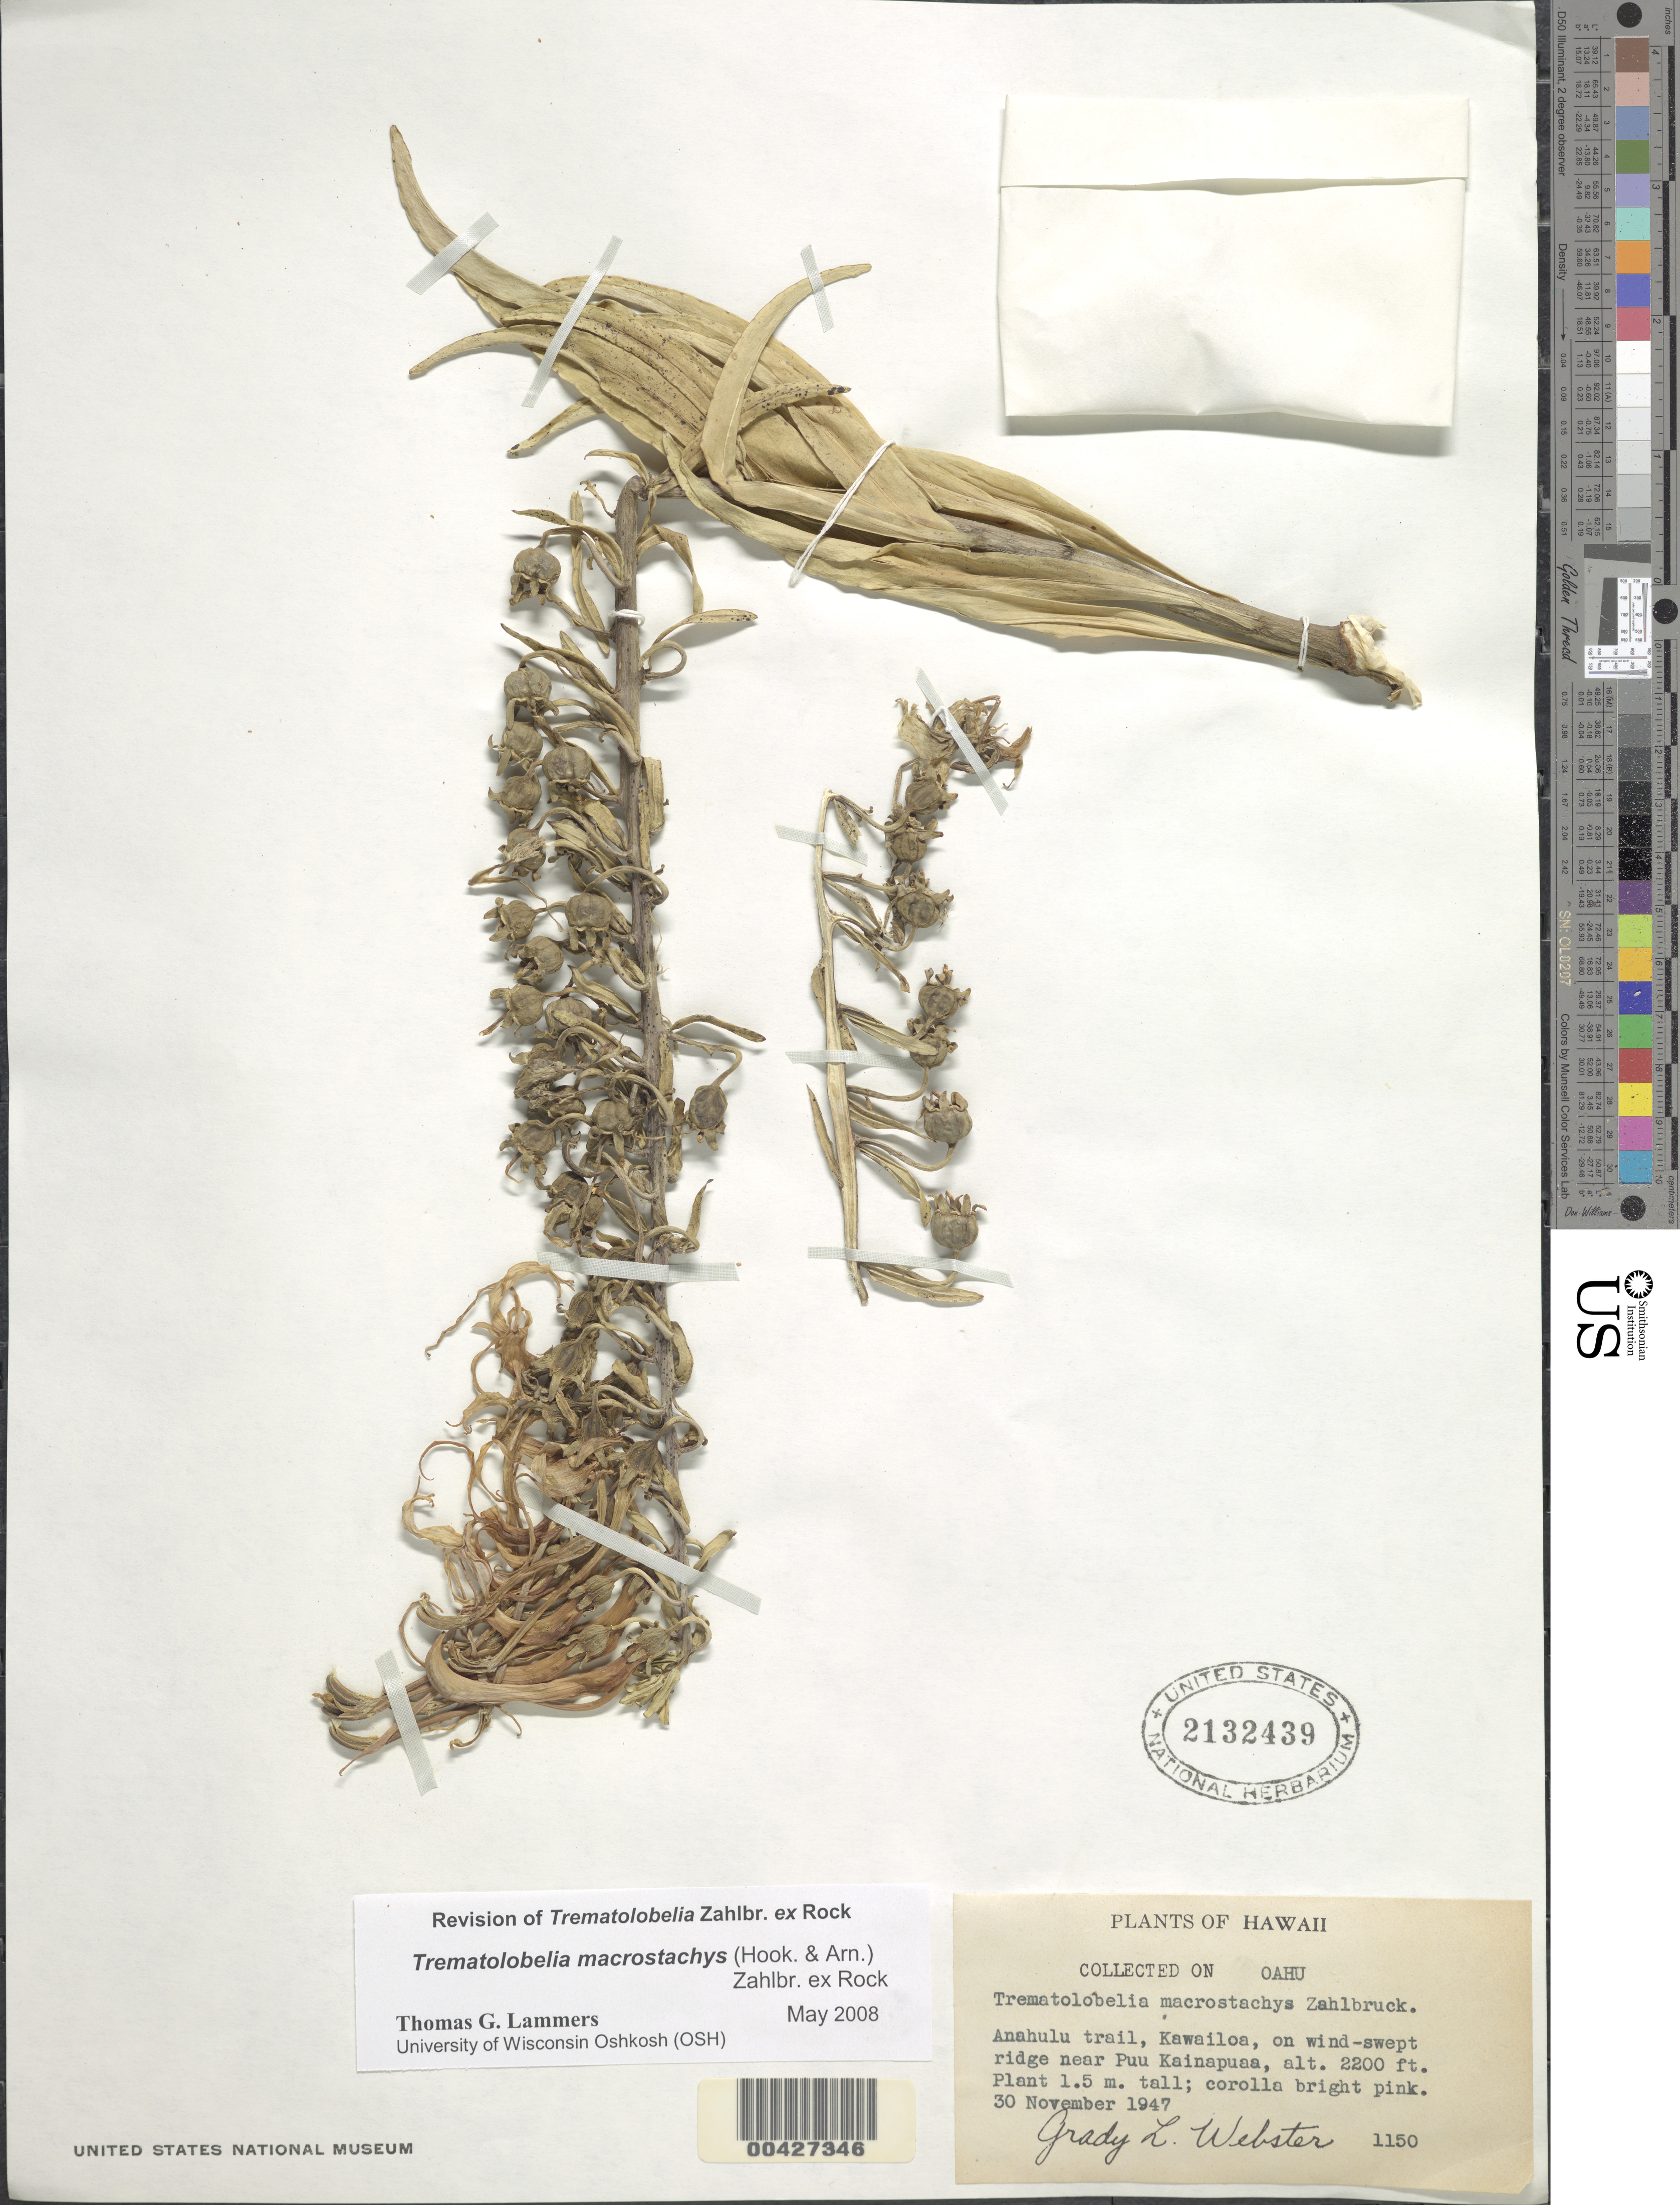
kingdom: Plantae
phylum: Tracheophyta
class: Magnoliopsida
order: Asterales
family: Campanulaceae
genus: Trematolobelia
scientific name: Trematolobelia macrostachys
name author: (Hook. & Arn.) Zahlbr. ex Rock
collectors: G. L. Webster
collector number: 1150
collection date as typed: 30 Nov 1947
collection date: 1947-11-30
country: United States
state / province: Hawaii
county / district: Honolulu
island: Oahu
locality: Anahulu Trail, Kawailoa, ridge near Puu Kainapuaa.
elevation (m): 671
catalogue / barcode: US 2132439